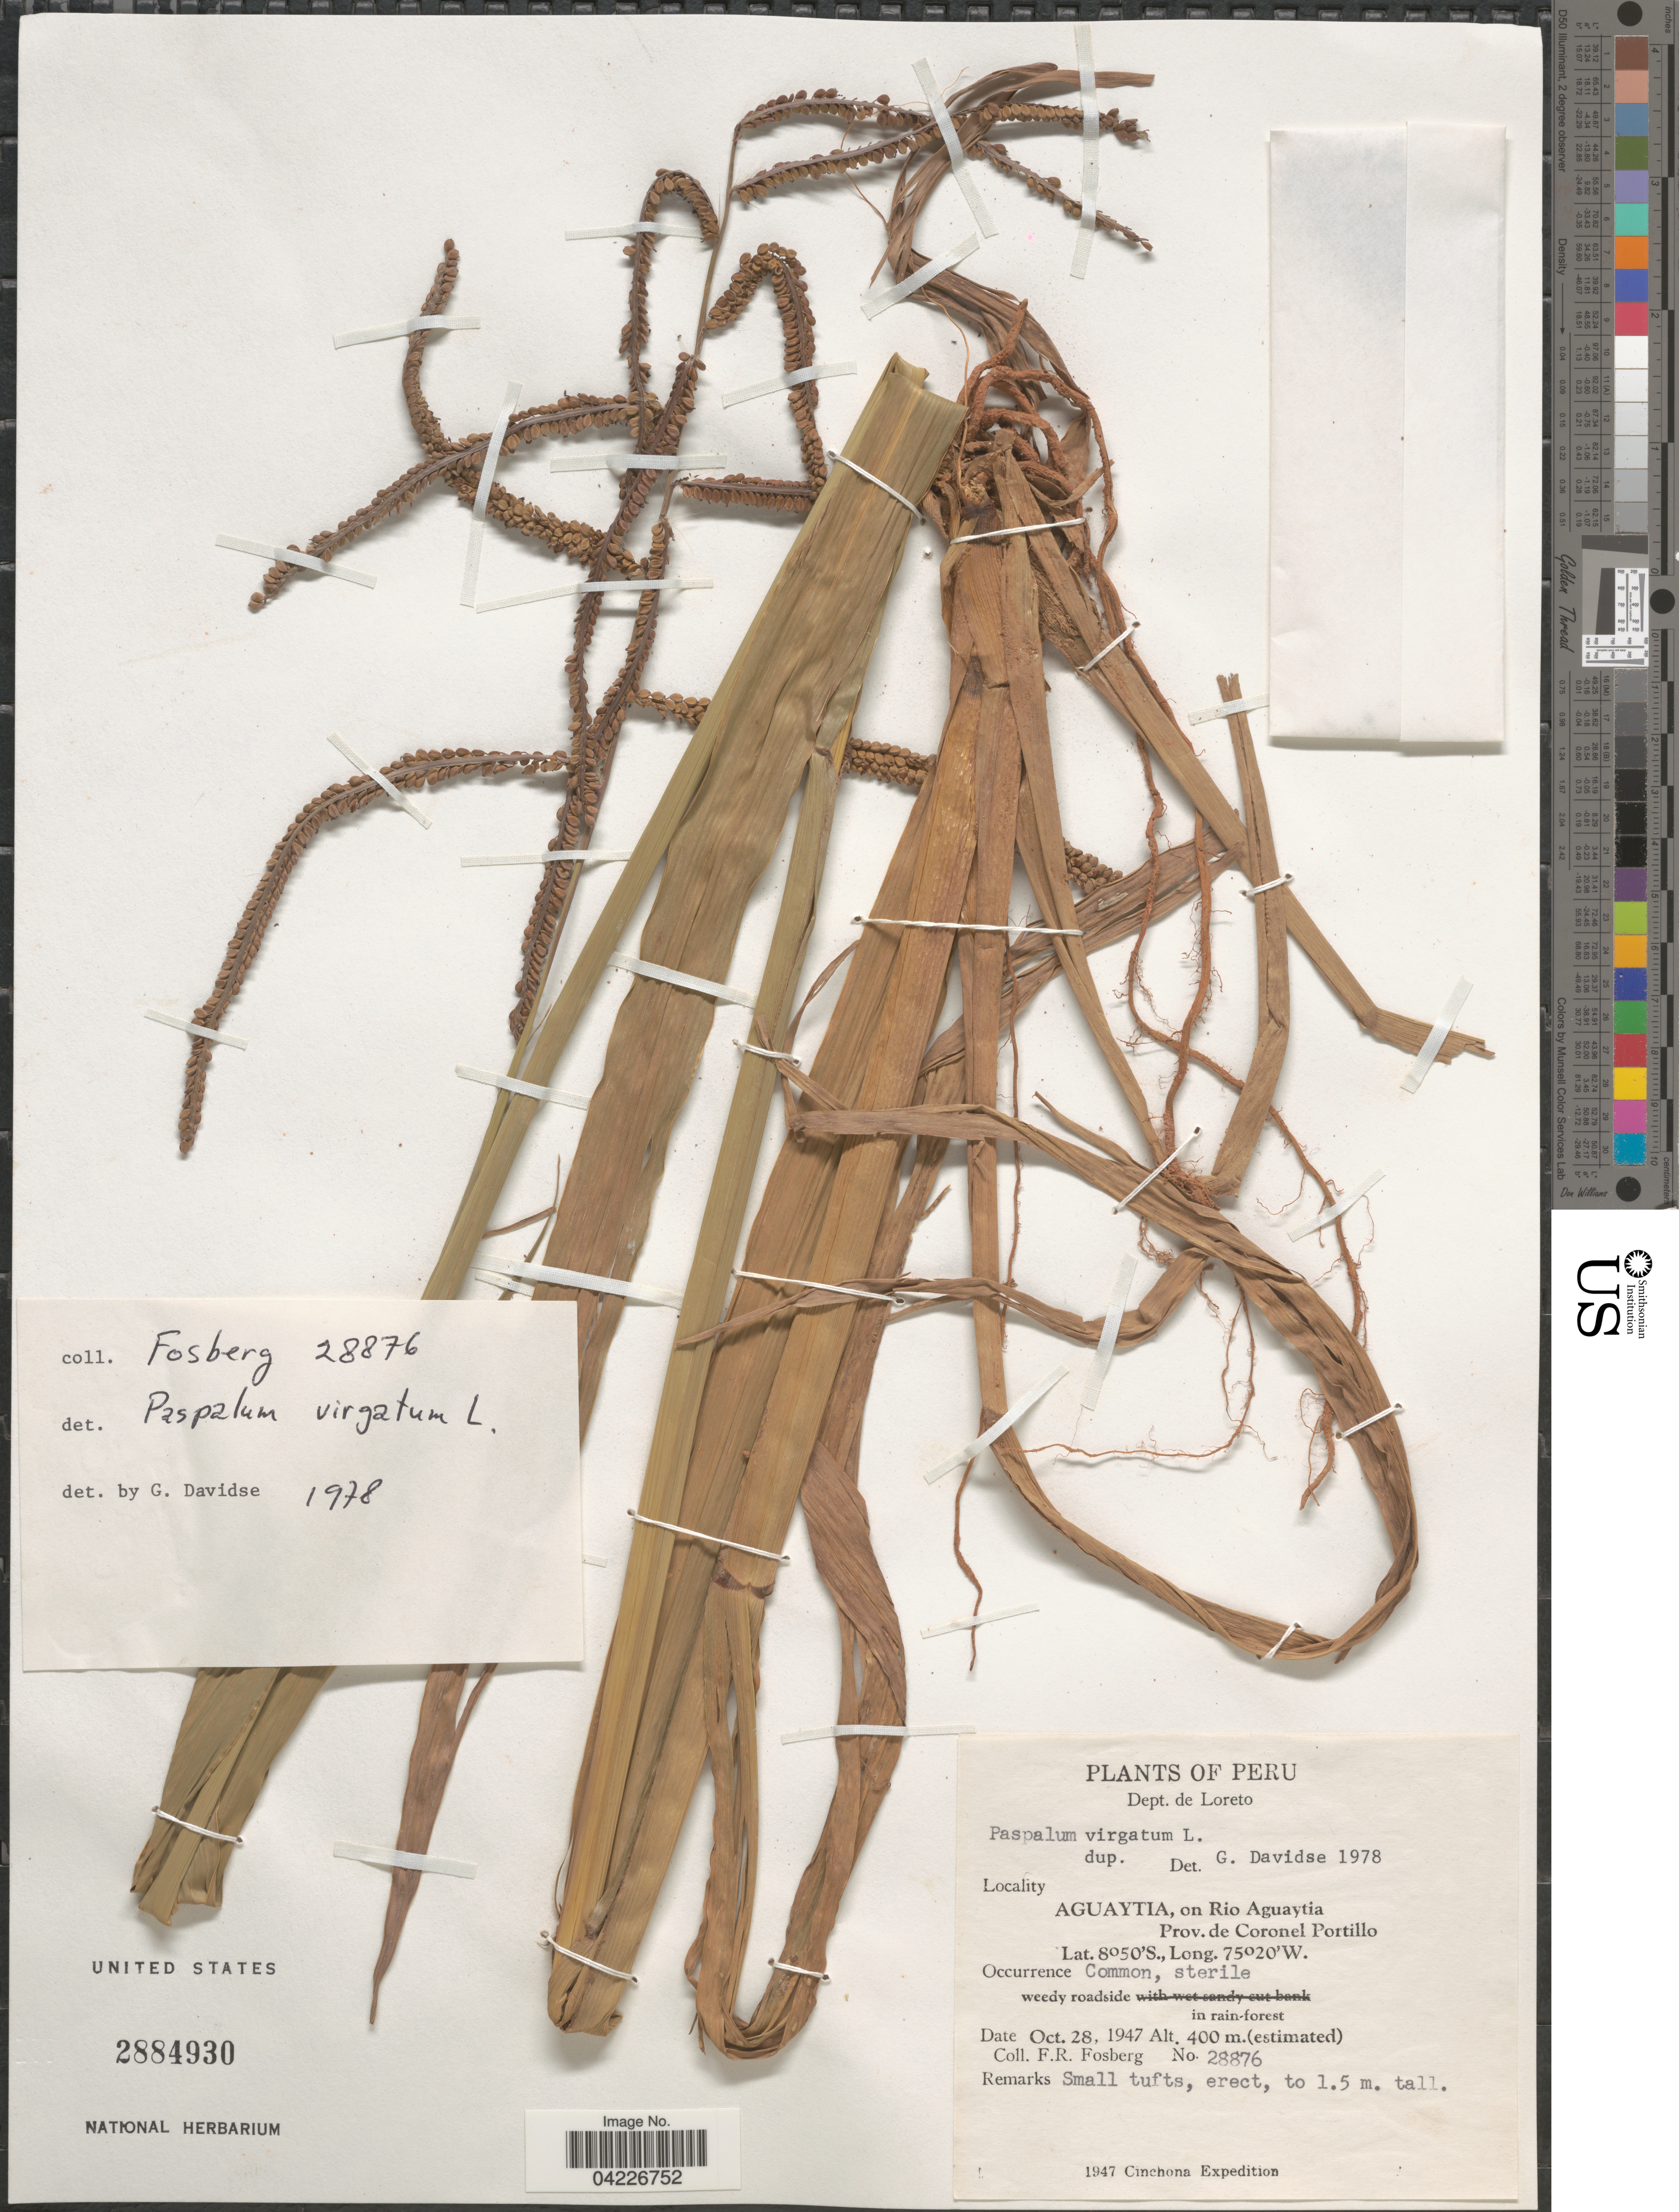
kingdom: Plantae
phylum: Tracheophyta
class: Liliopsida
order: Poales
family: Poaceae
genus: Paspalum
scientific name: Paspalum virgatum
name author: L.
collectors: F. R. Fosberg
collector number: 28876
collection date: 1947-10-28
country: Peru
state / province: Loreto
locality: Dept. de Loreto. Aguaytia, on Rio Aguaytia. Prov. de Coronel Portillo. 1947 Cinchona Expedition.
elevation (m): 400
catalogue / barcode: US 2884930